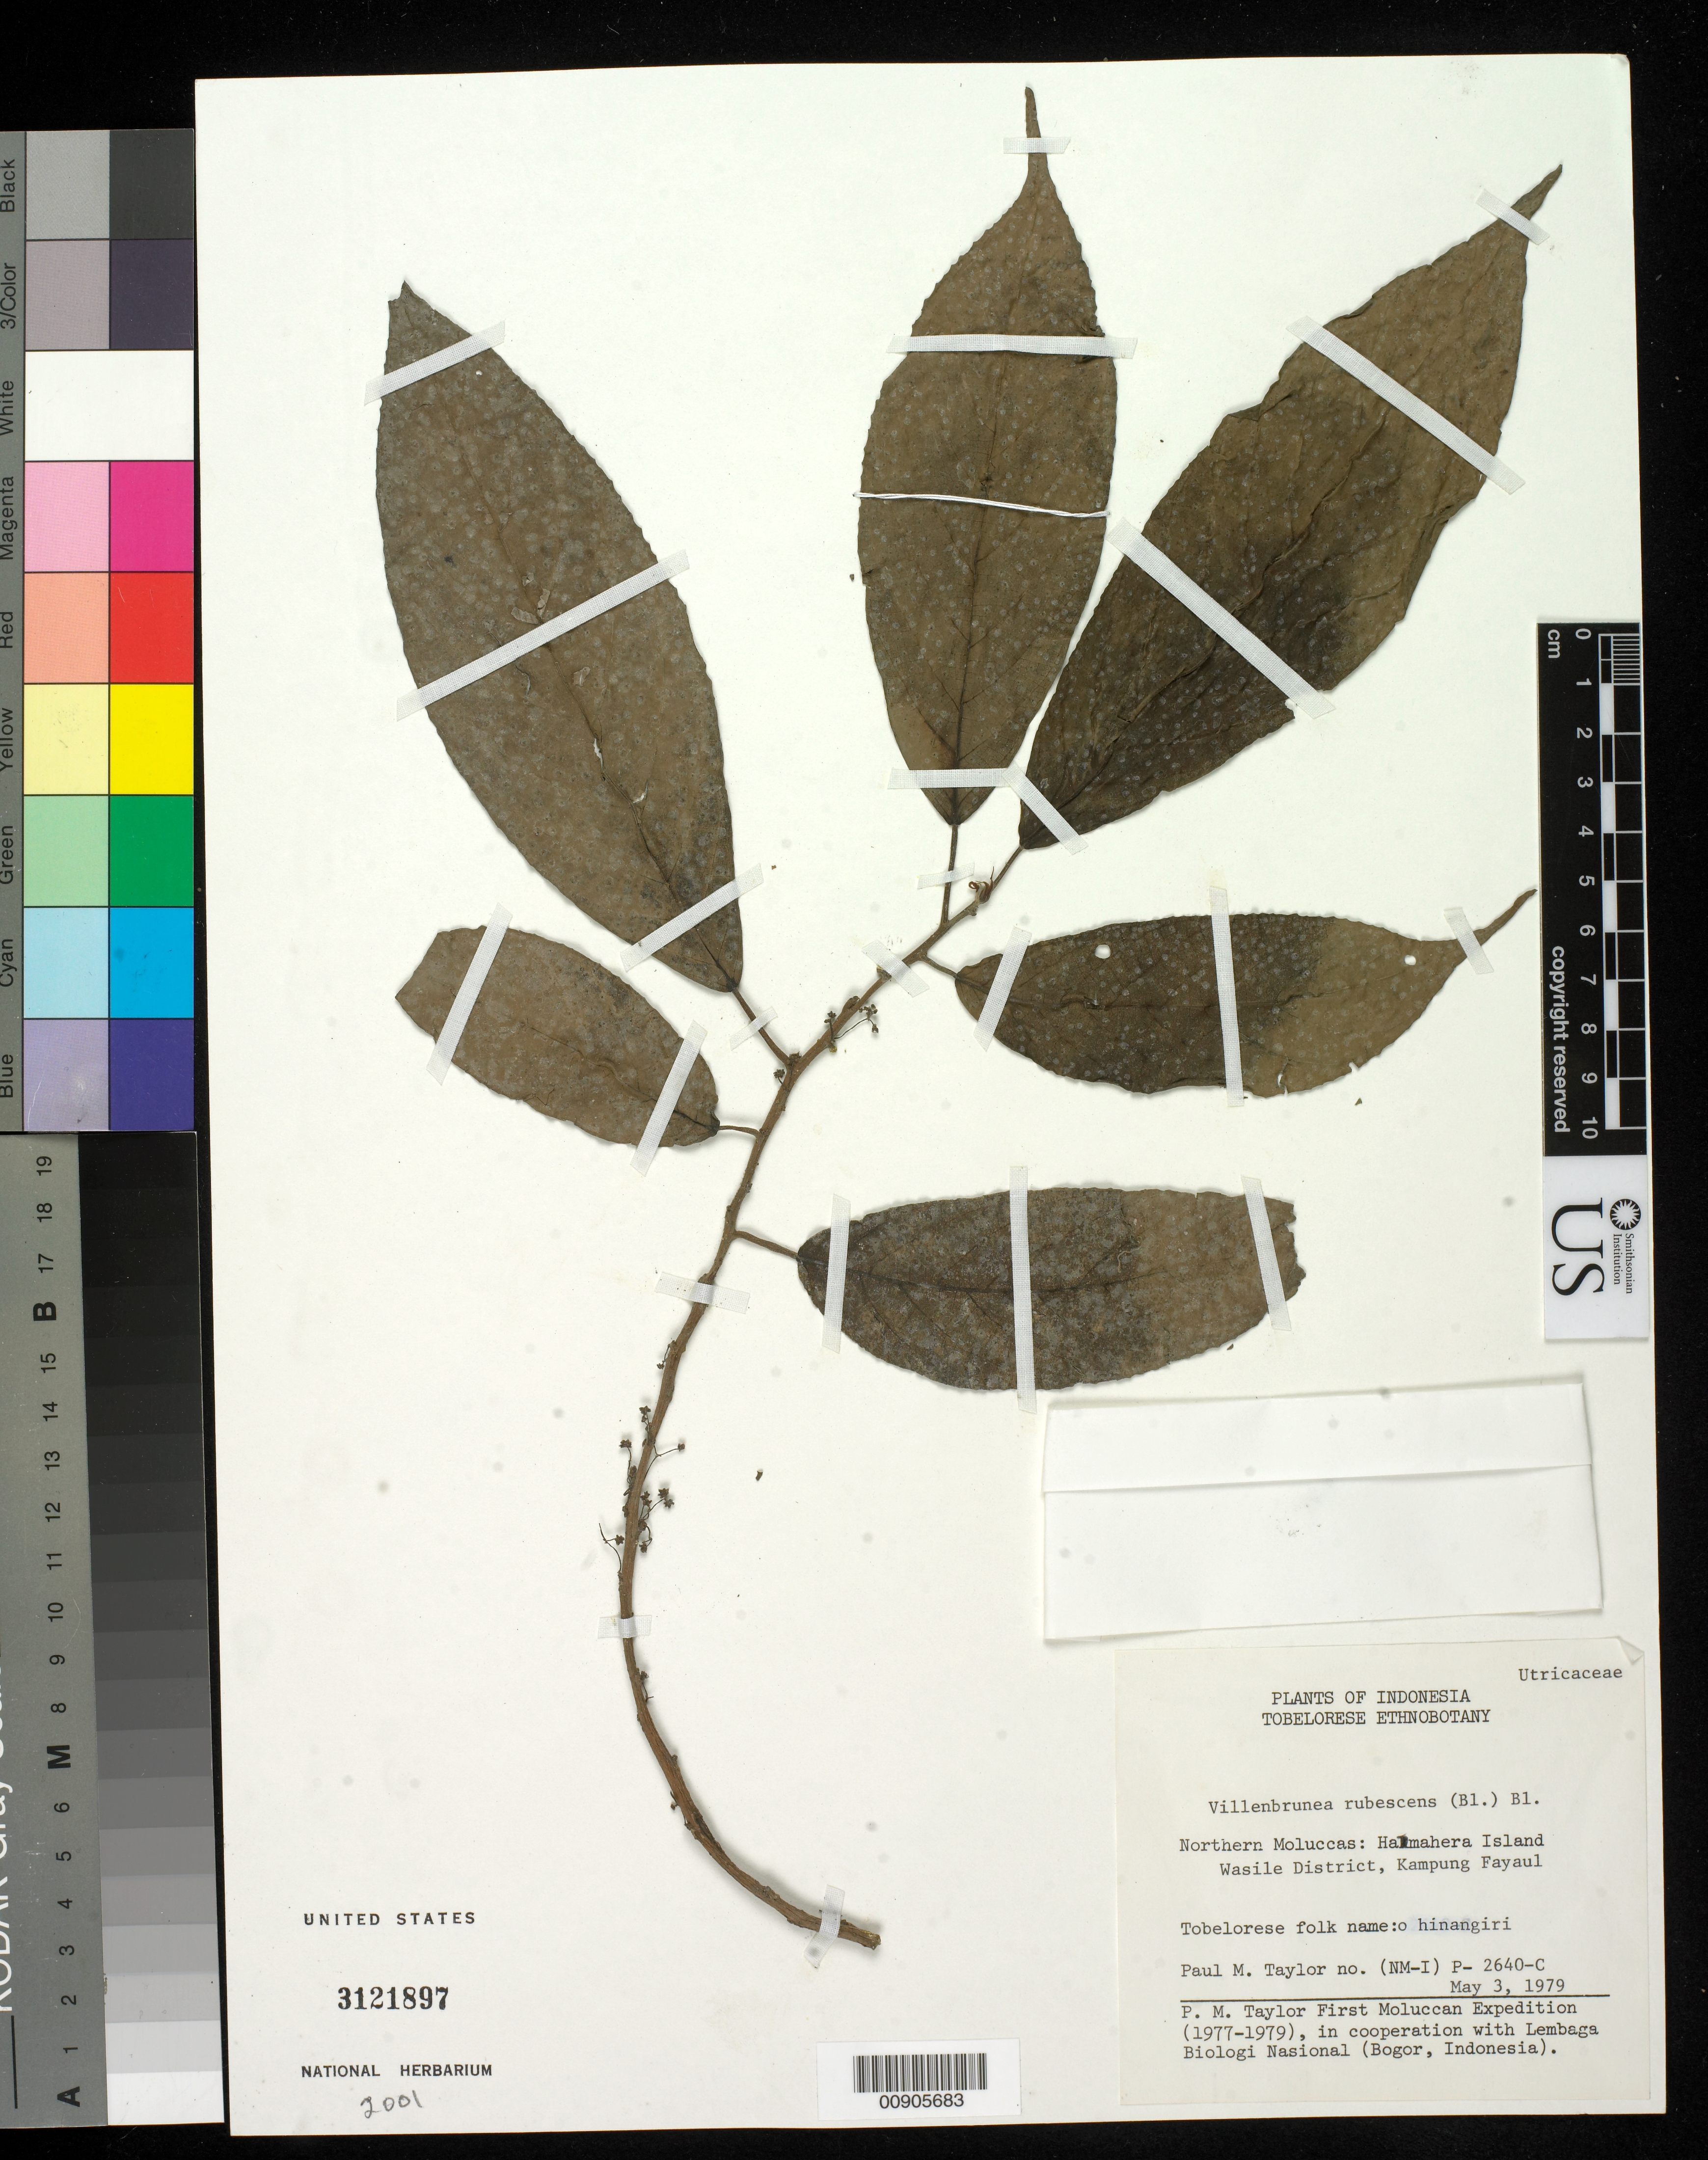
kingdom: Plantae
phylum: Tracheophyta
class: Magnoliopsida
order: Rosales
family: Urticaceae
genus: Oreocnide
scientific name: Oreocnide rubescens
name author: (Blume) Miq.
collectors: P. M. Taylor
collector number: (NM-I) P-2640-C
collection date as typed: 03 May 1979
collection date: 1979-05-03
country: Indonesia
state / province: Maluku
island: Halmahera I.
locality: Northern Moluccas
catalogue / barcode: US 3121897